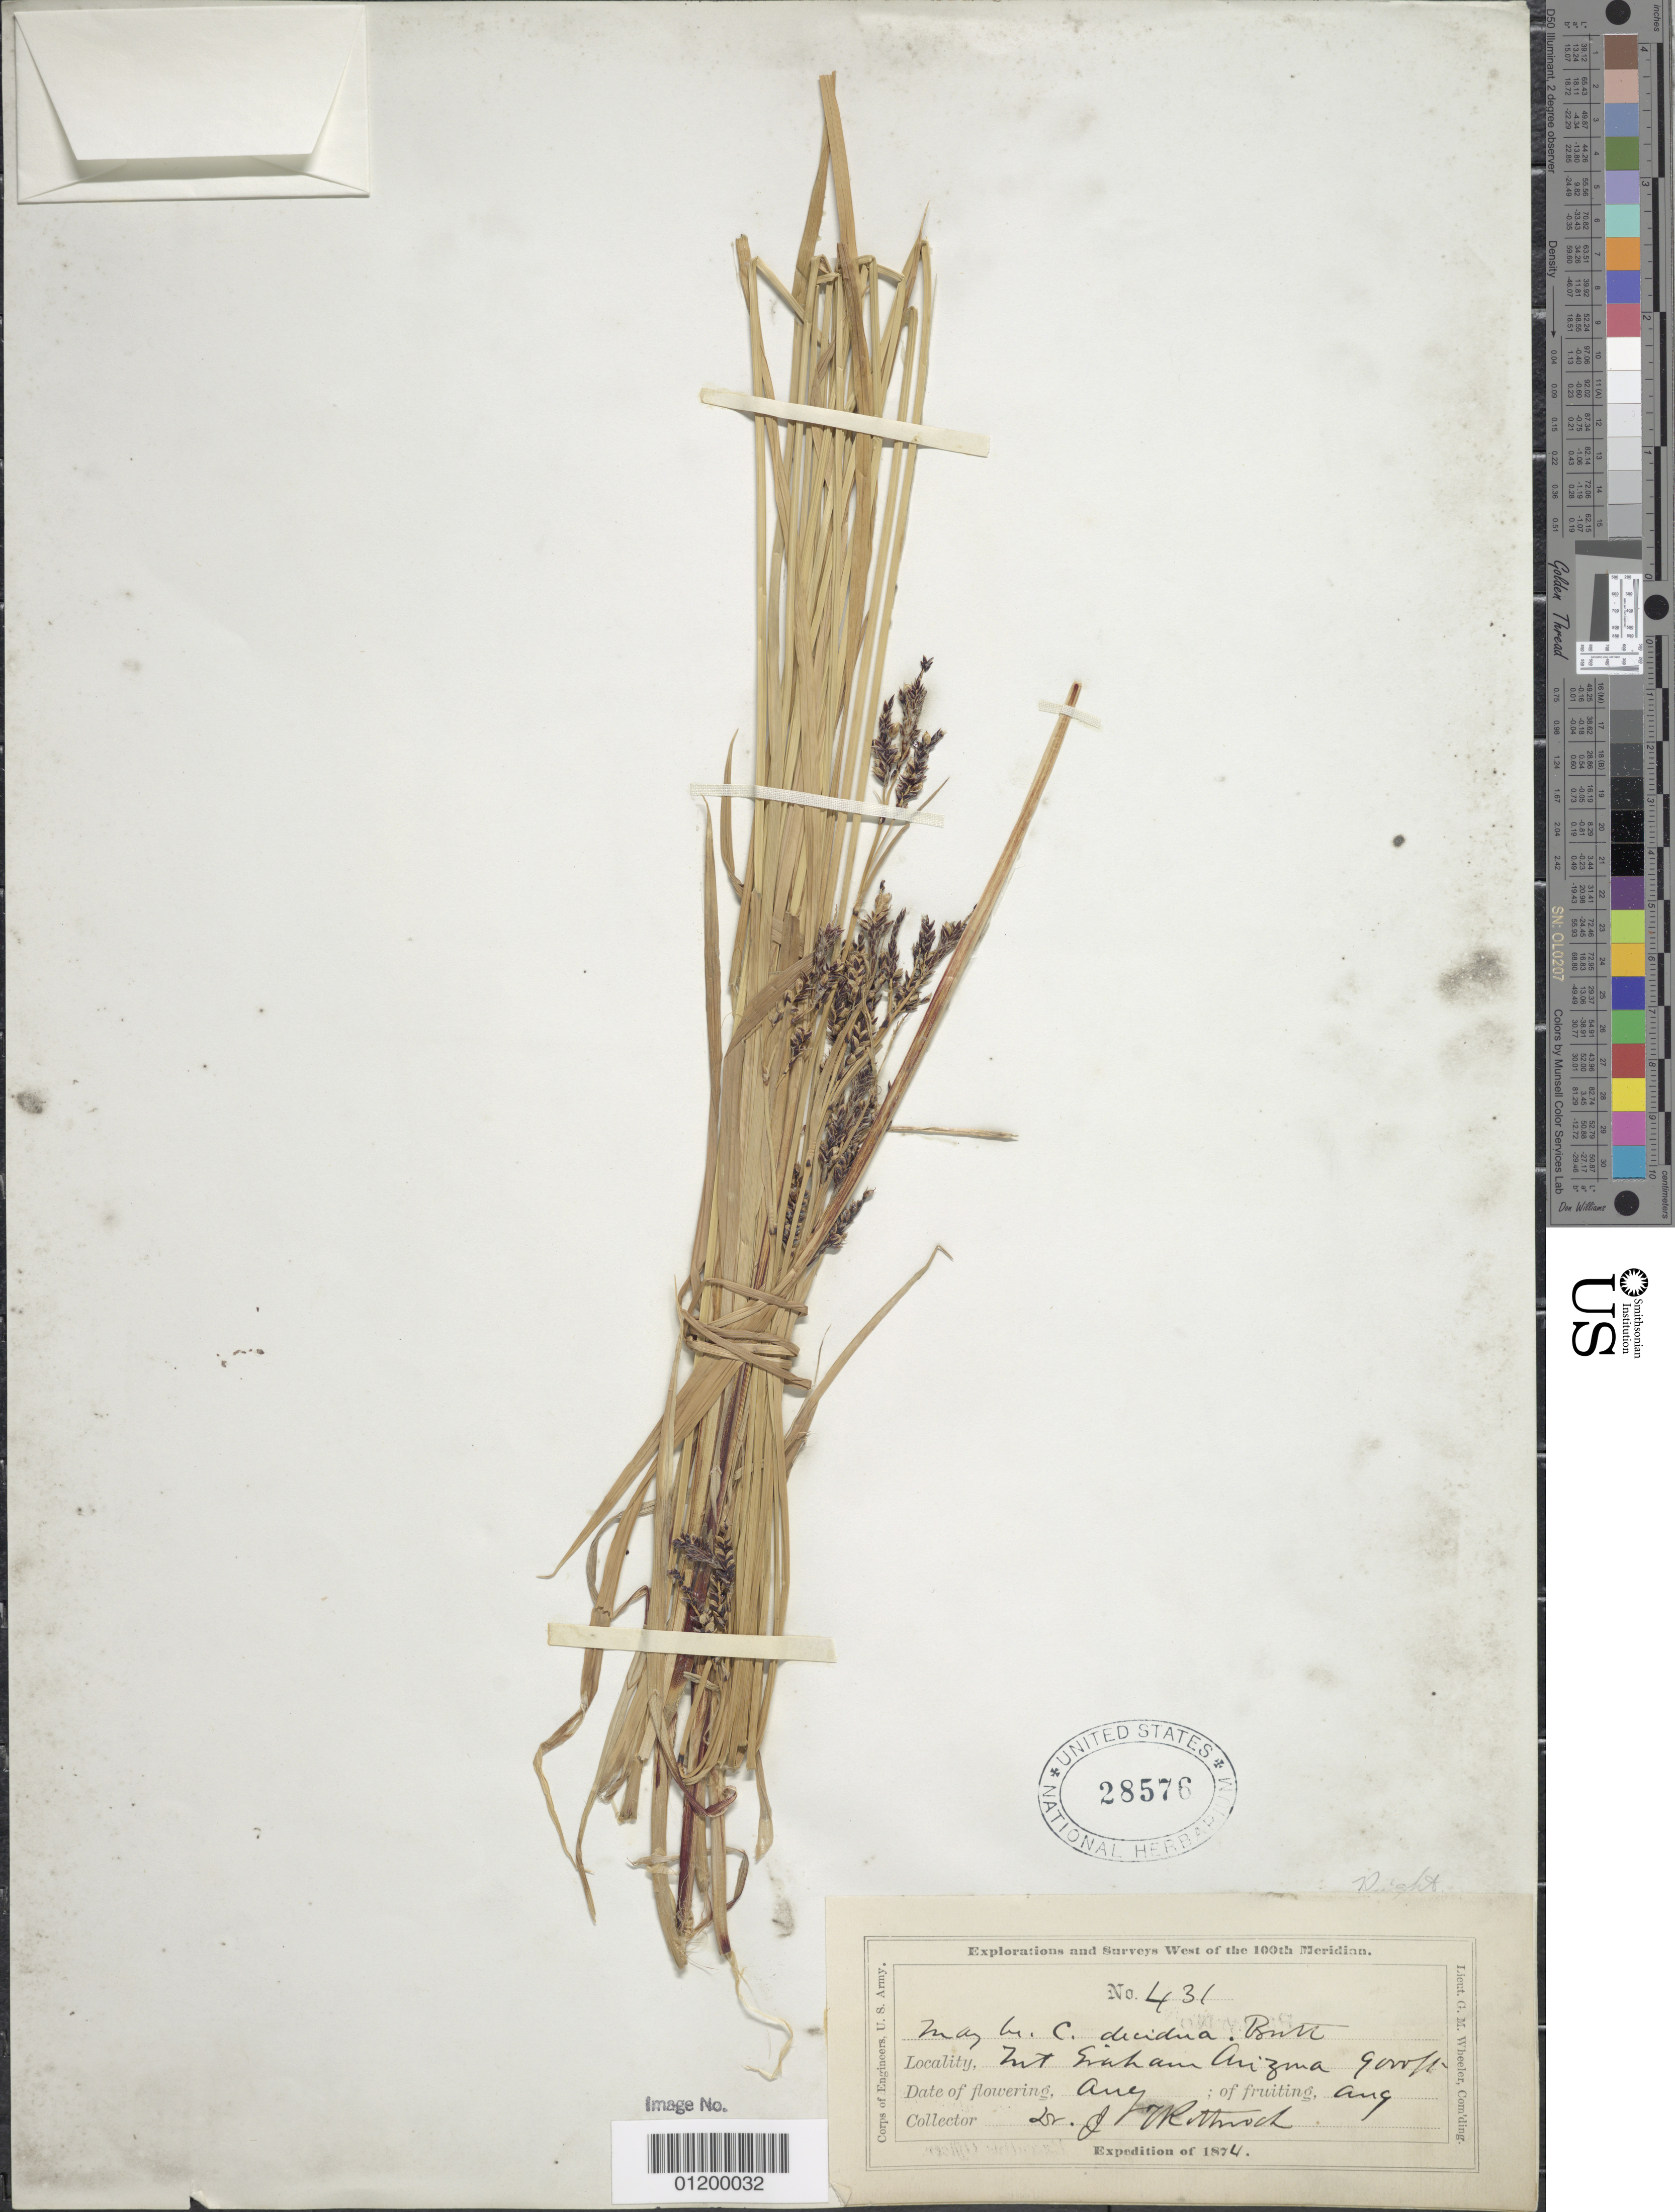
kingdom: Plantae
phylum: Tracheophyta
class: Liliopsida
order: Poales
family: Cyperaceae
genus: Carex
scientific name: Carex decidua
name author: Boott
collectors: J. T. Rothrock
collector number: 431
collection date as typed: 1874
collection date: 1874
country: United States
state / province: Arizona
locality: Mt. Graham.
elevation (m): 2743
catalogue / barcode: US 28576